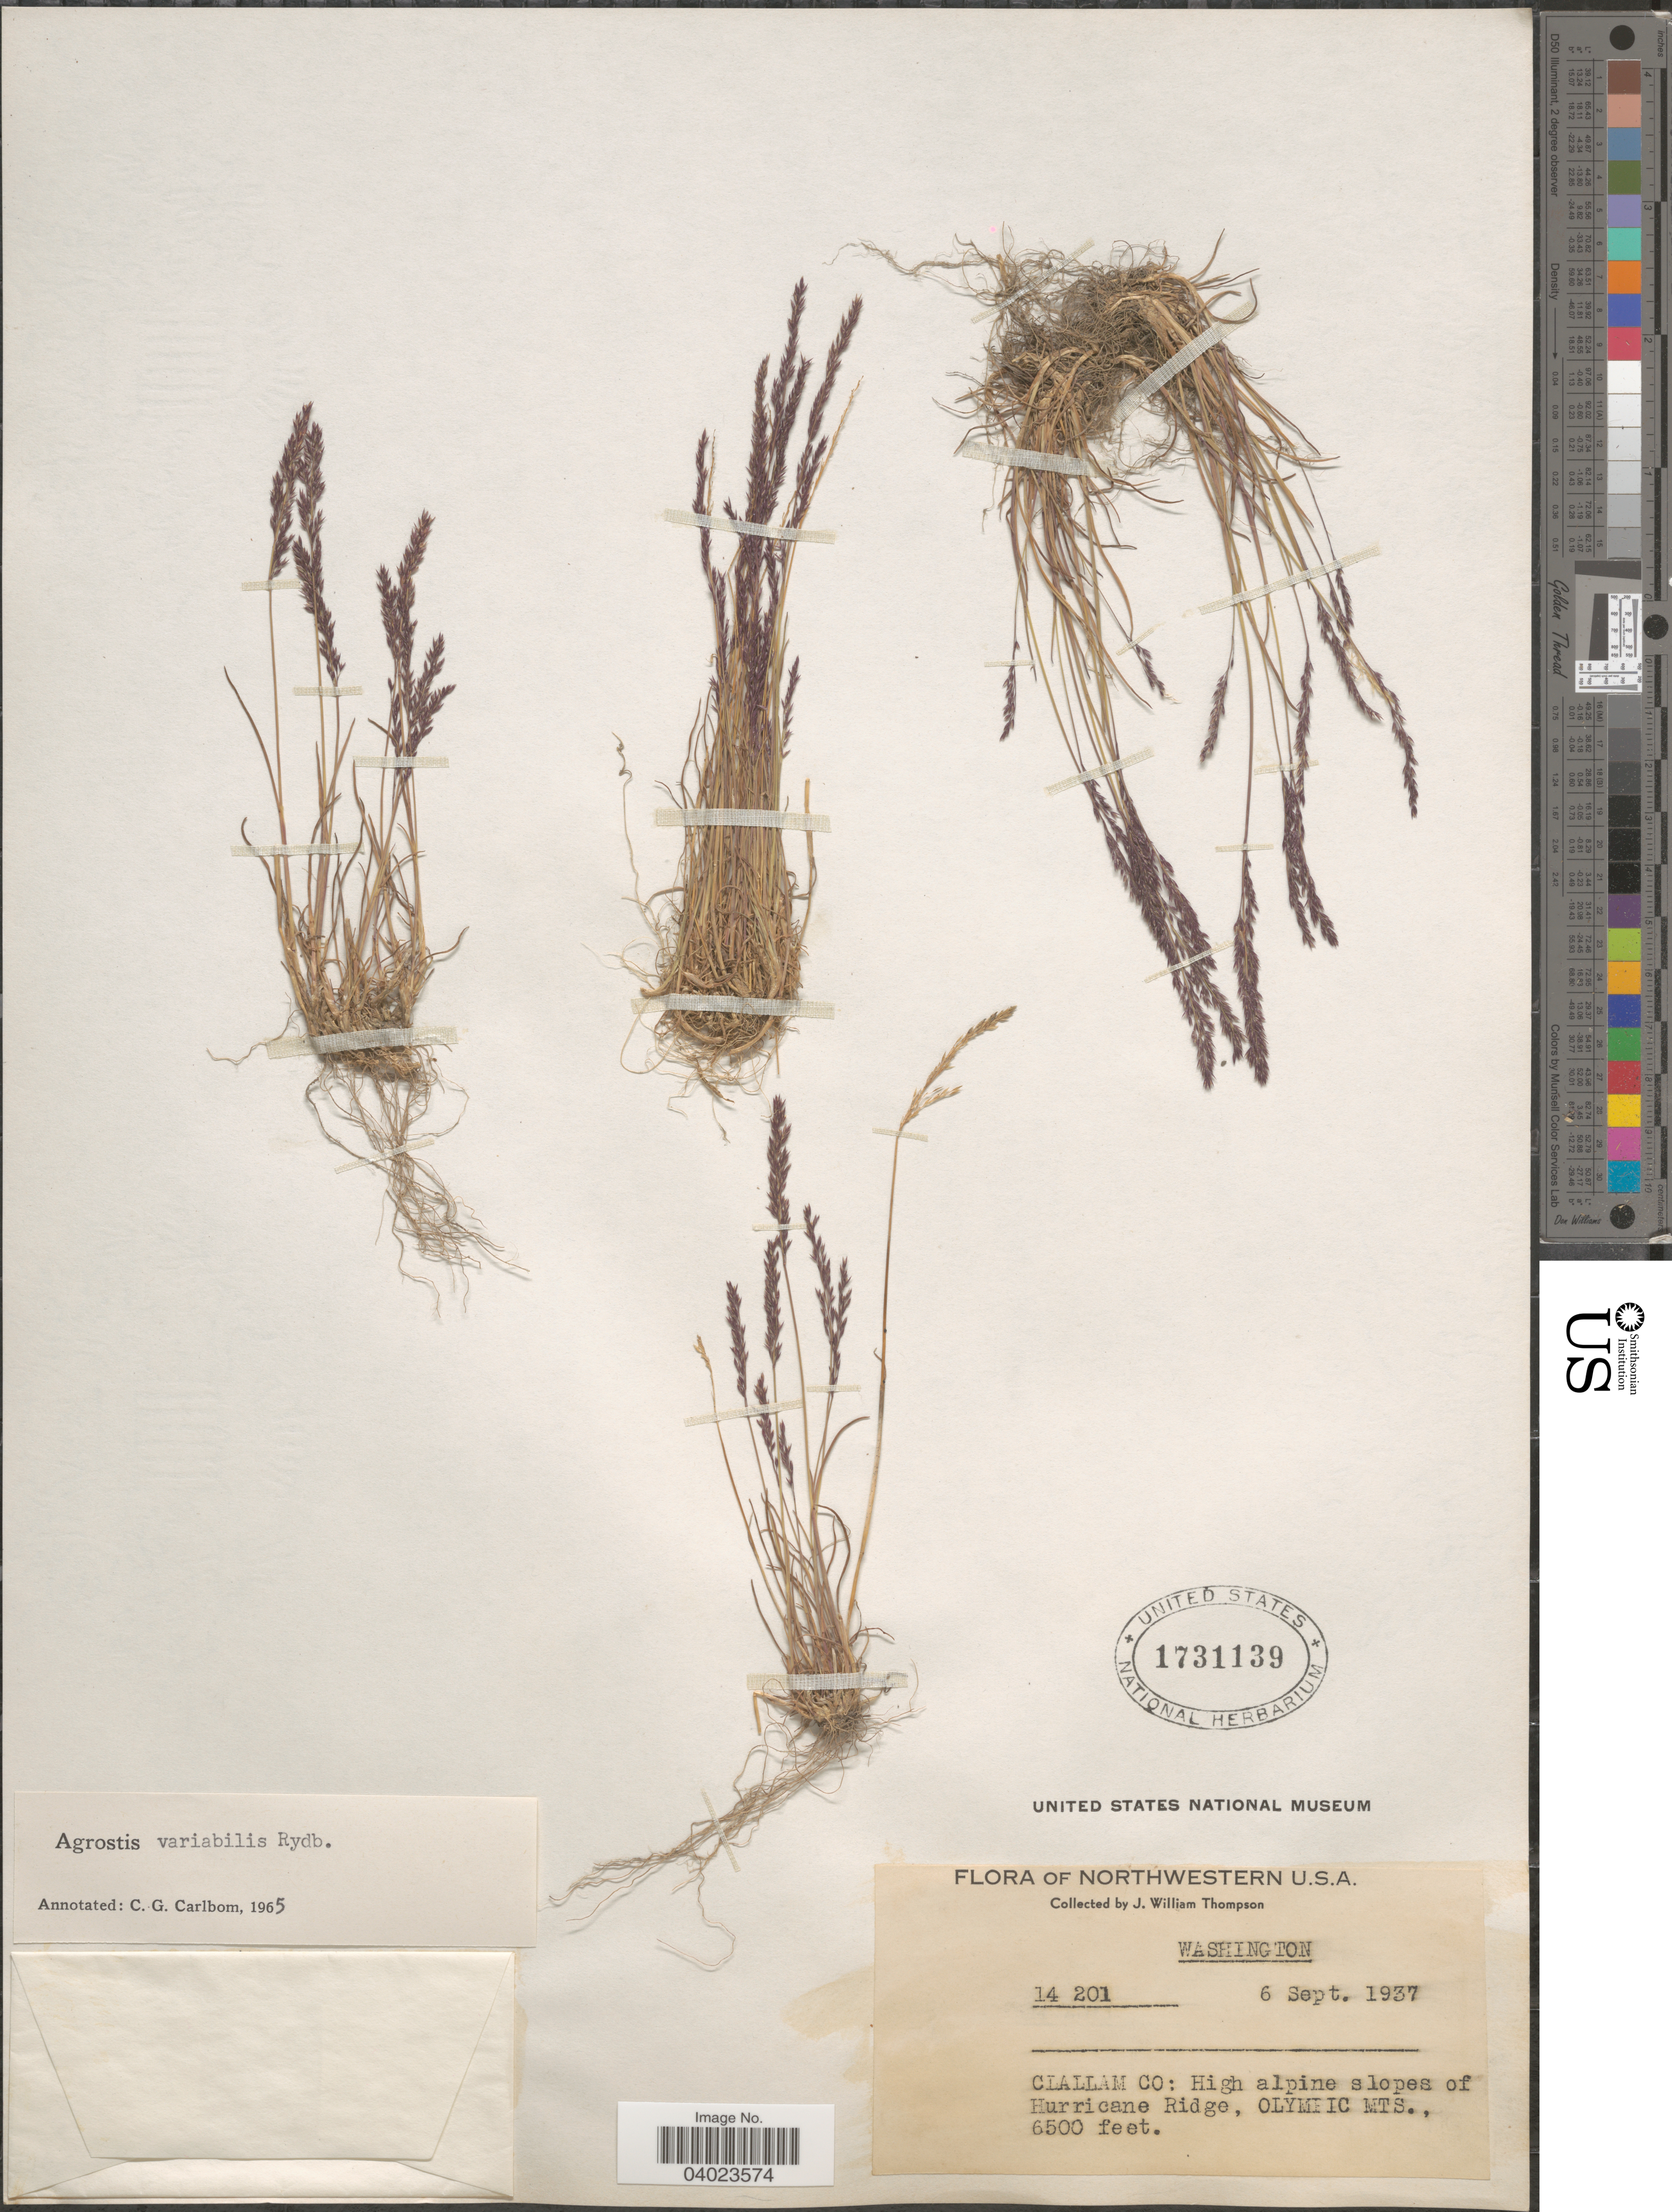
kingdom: Plantae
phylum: Tracheophyta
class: Liliopsida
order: Poales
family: Poaceae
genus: Agrostis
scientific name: Agrostis variabilis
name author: Rydb.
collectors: J. W. Thompson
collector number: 14201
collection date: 1937-09-06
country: United States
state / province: Washington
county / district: Clallam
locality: Clallam Co: High alpine slopes of Hurricane Ridge, Olympic Mts.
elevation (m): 1981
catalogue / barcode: US 1731139